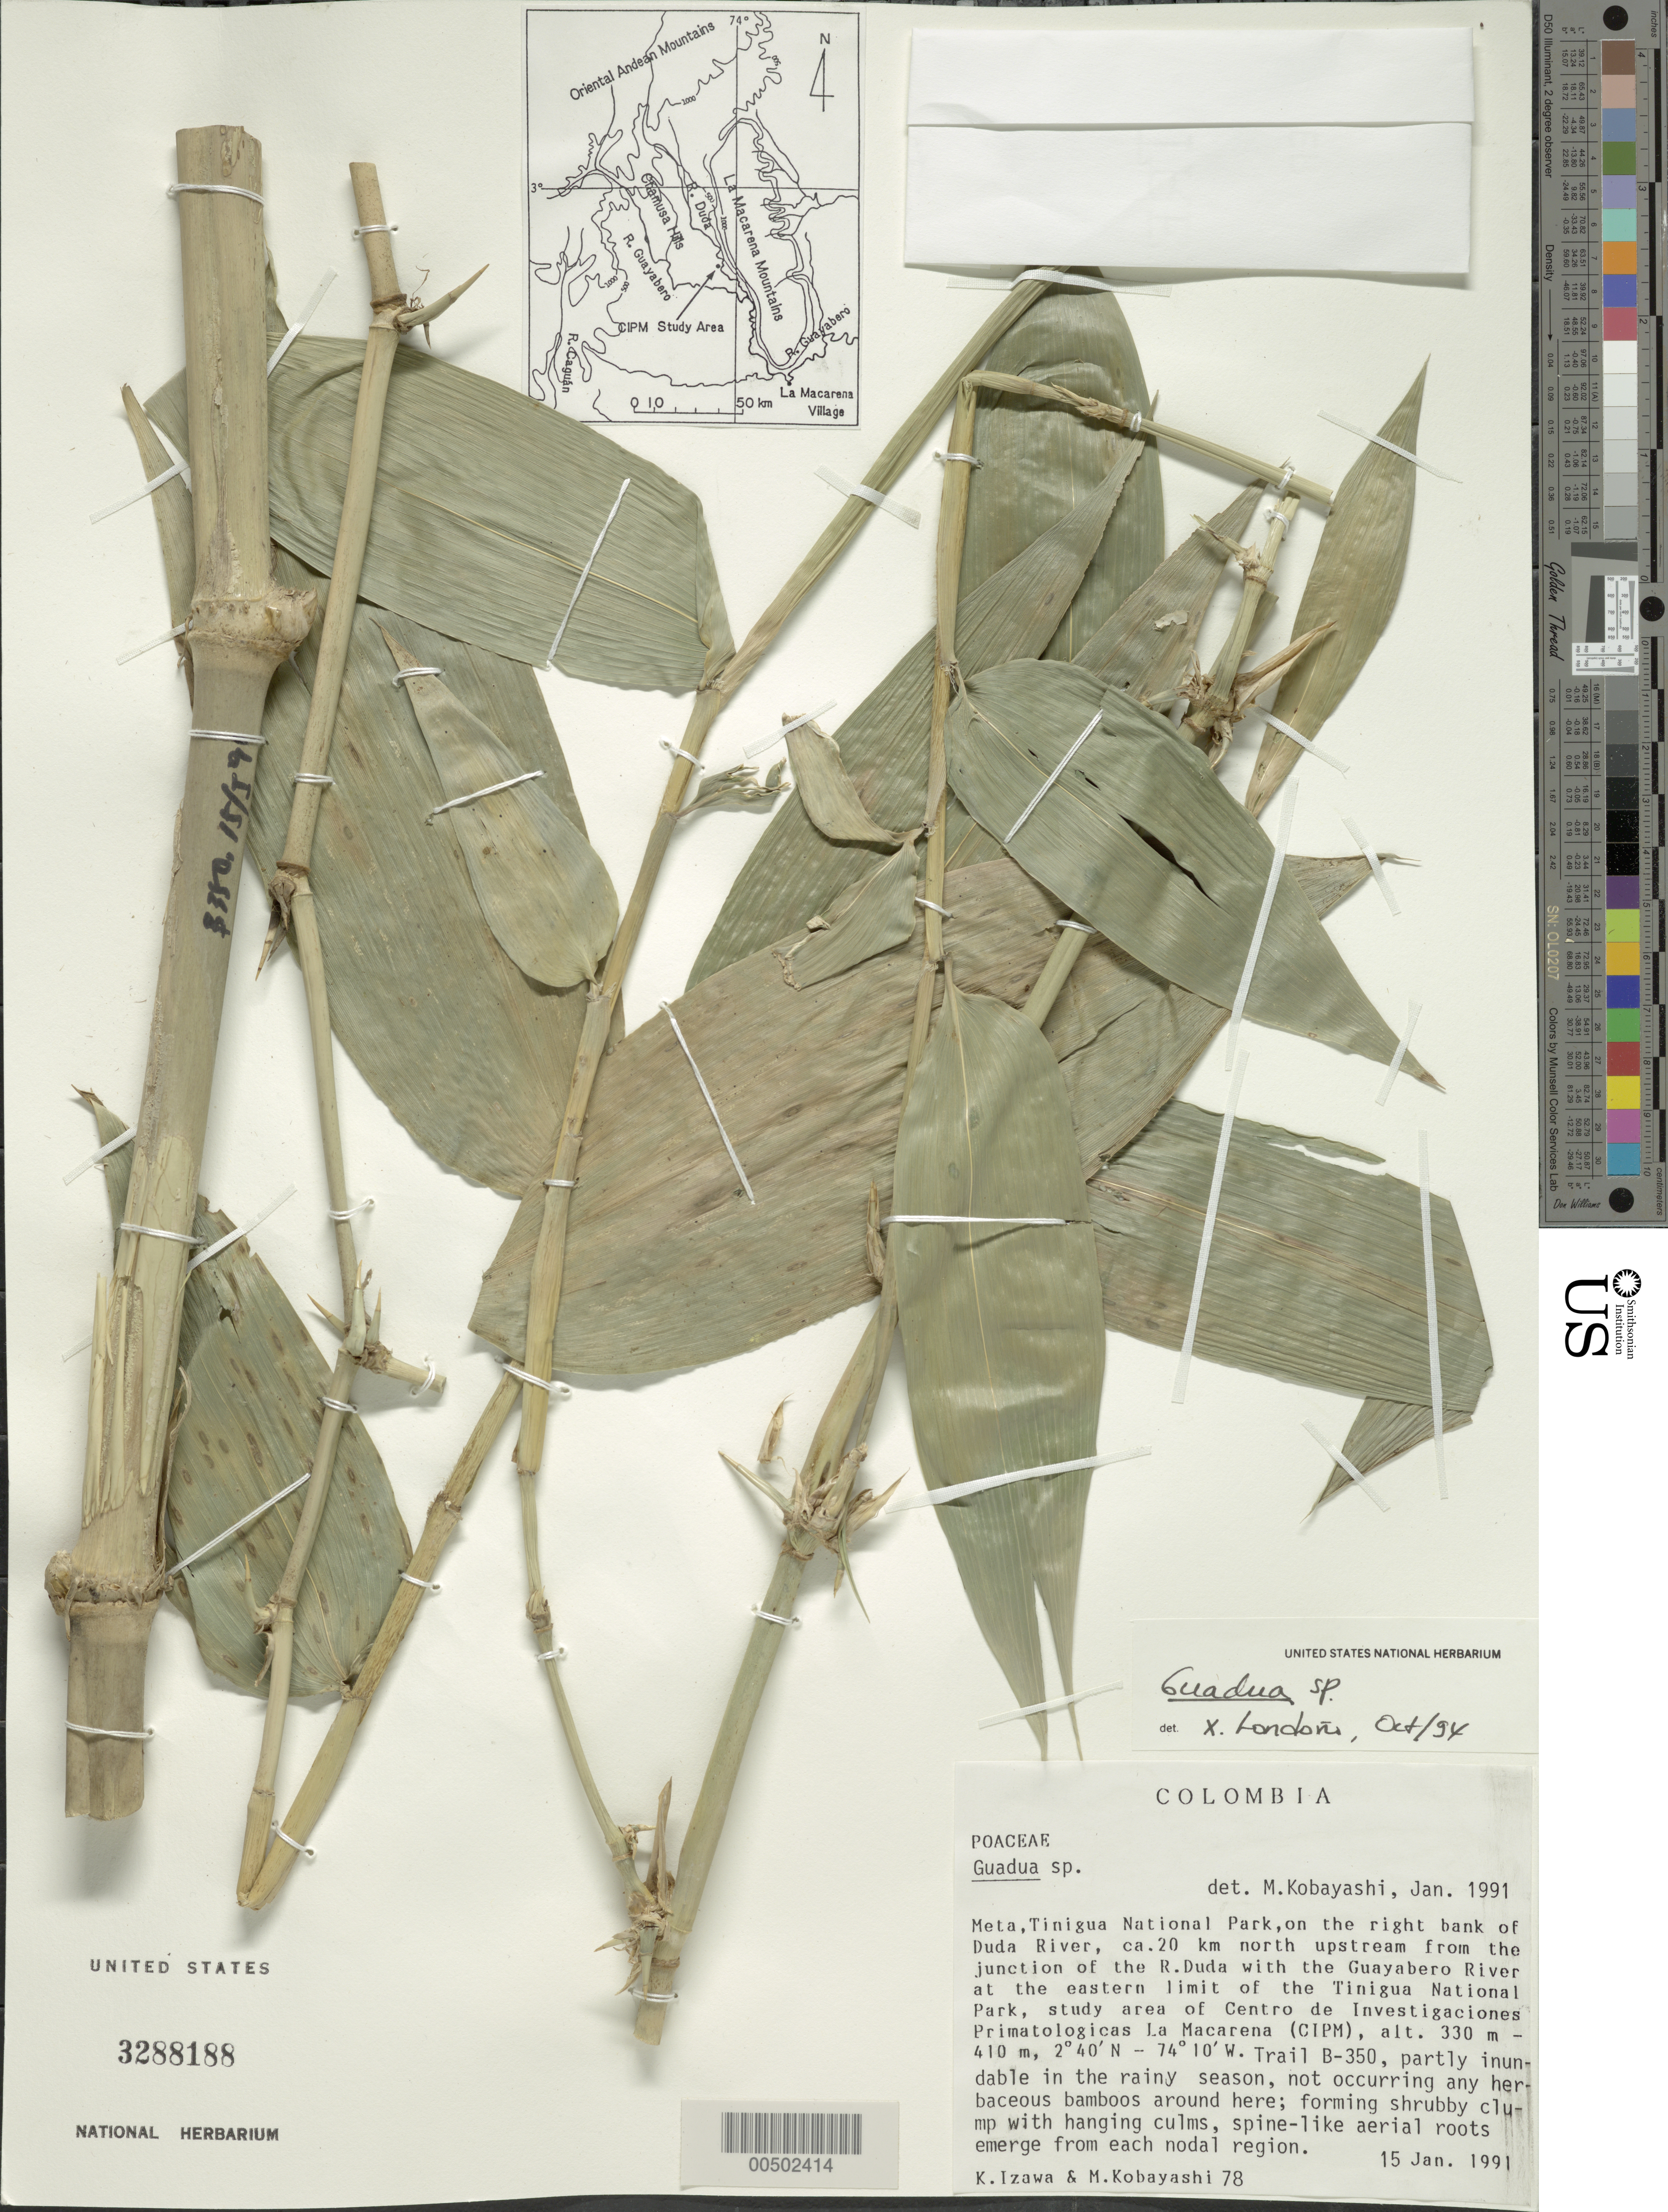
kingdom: Plantae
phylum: Tracheophyta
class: Liliopsida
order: Poales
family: Poaceae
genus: Guadua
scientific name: Guadua sp.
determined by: Londoño, X., (TULV), Jardin Botanico "Juan Maria Cespedes"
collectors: K. Izawa & M. Kobayashi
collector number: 78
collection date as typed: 15 Jan 1991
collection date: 1991-01-15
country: Colombia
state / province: Meta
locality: Tinigua National Park, bank of Duda River, ca 20 km N of the junct. of Duda River and the Guyabero River, Trail b-350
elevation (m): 330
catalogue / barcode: US 3288188